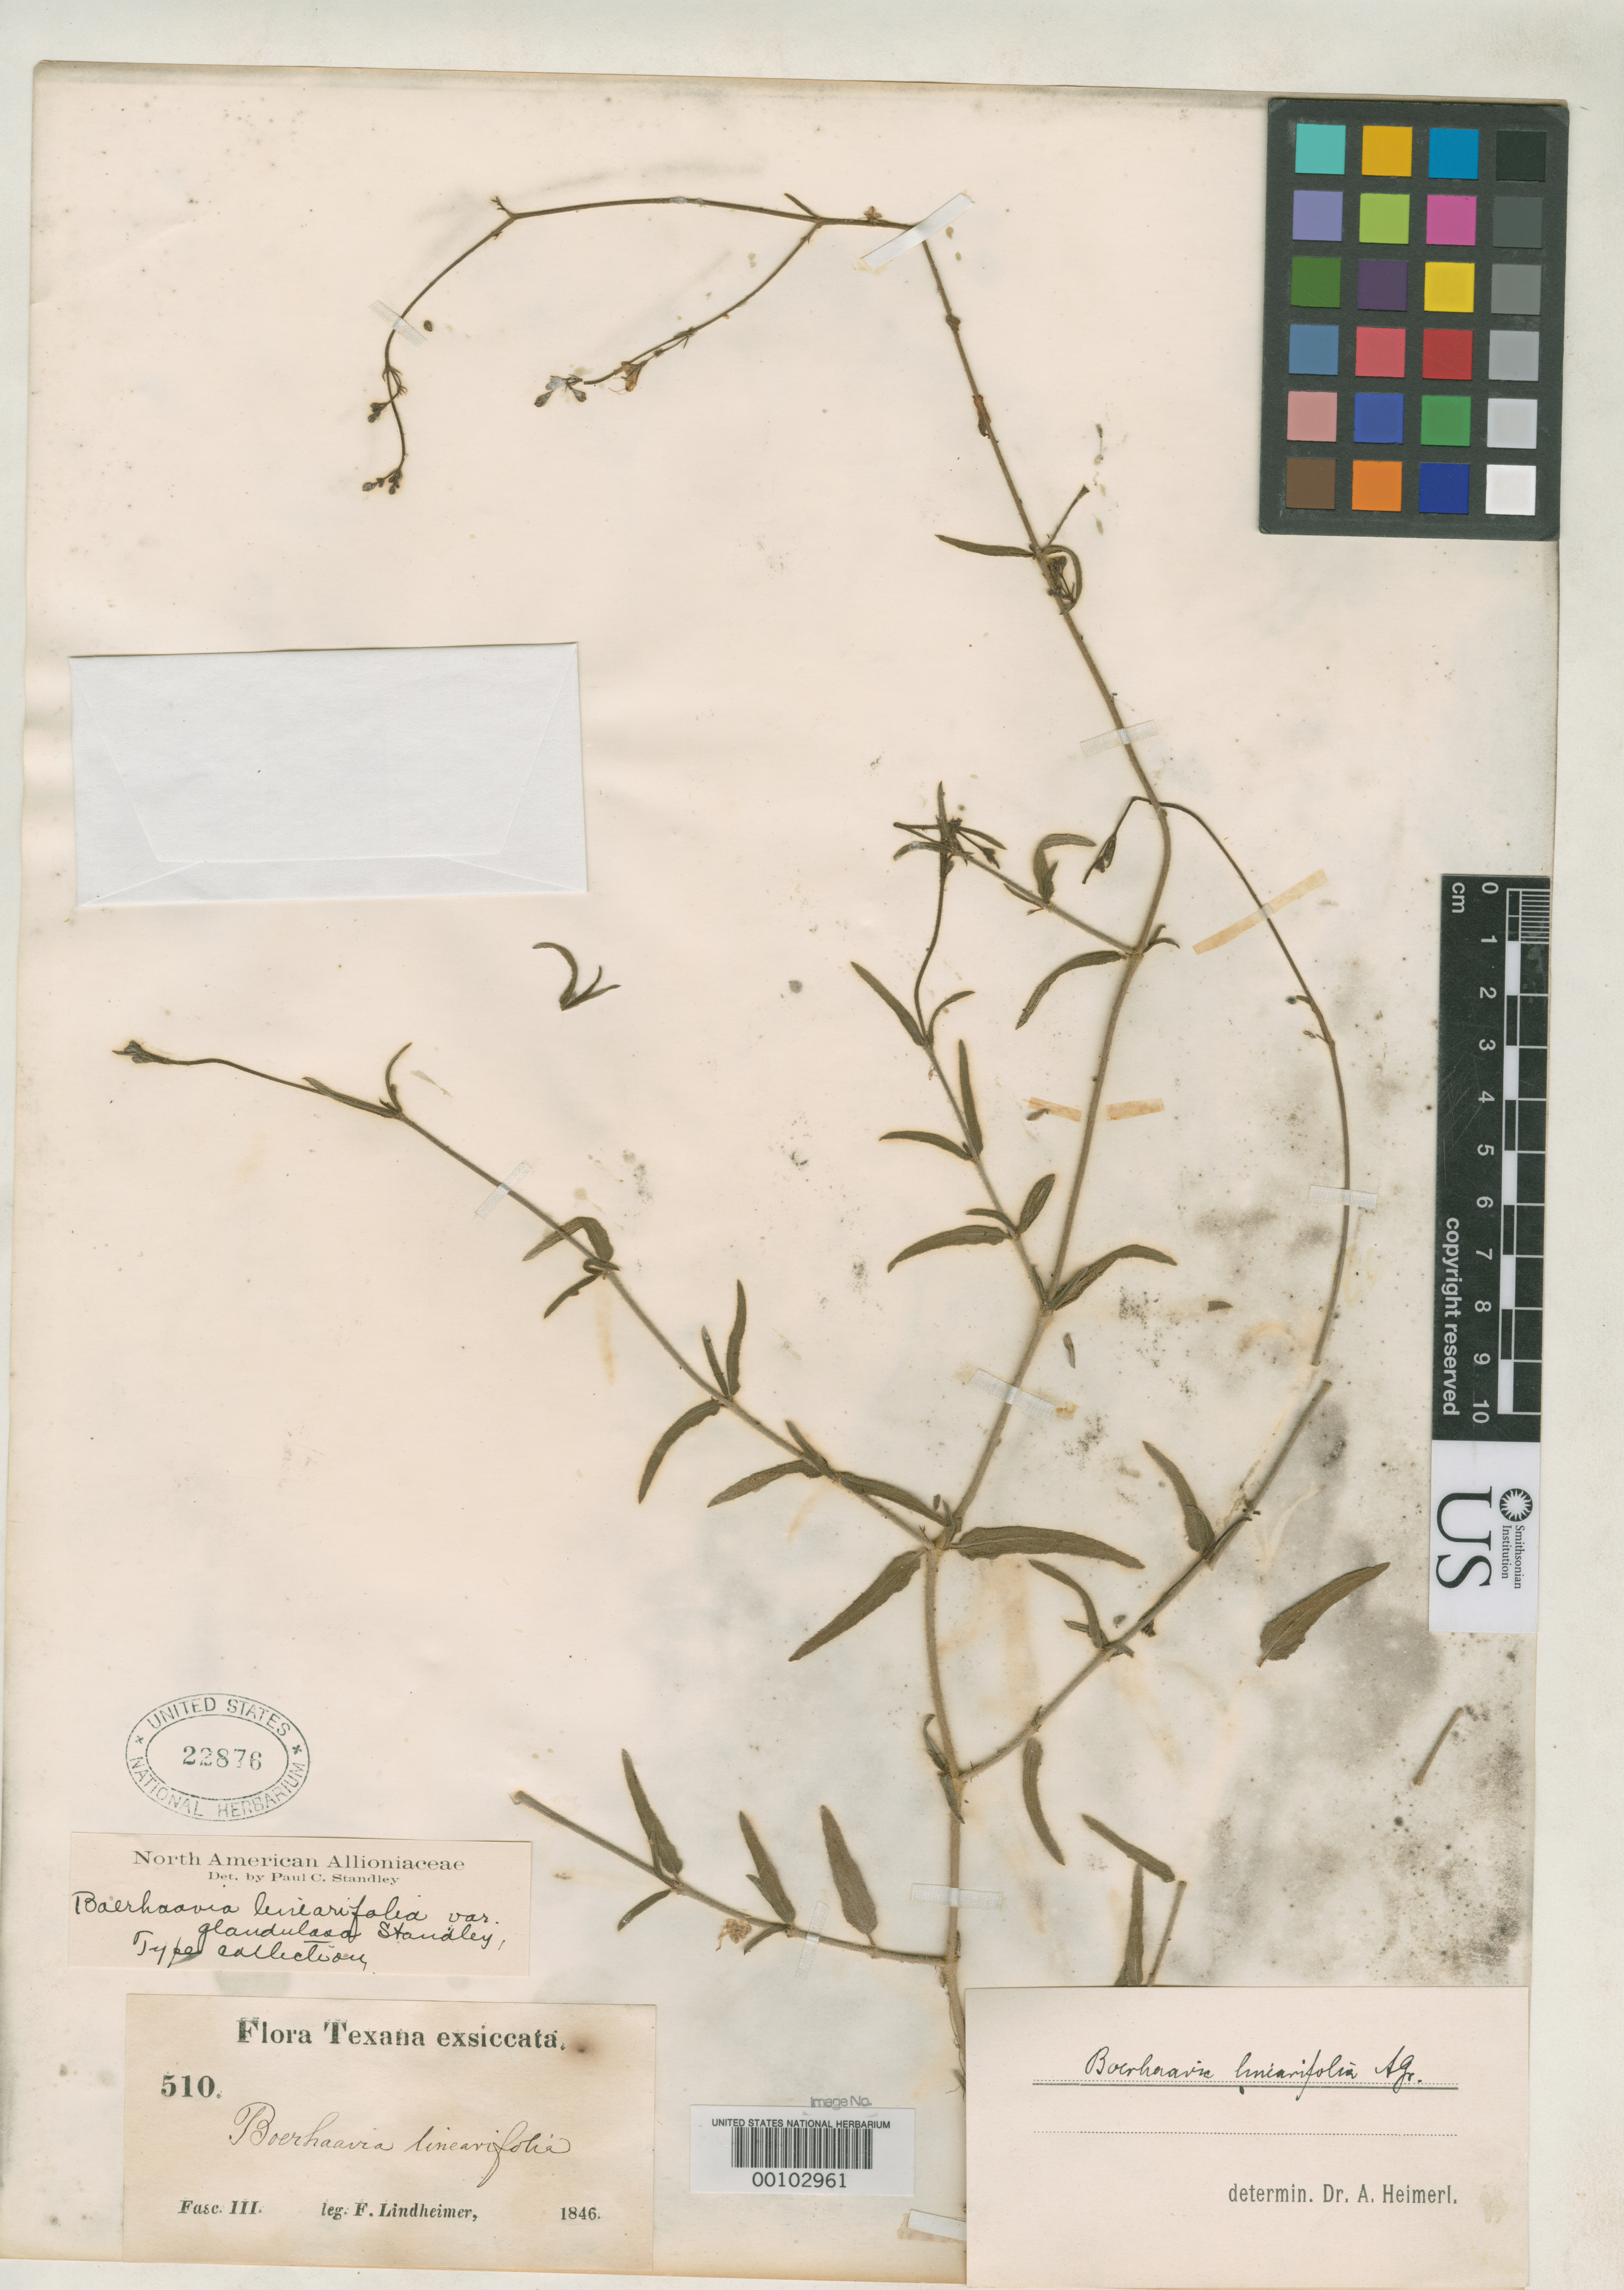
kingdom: Plantae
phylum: Tracheophyta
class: Magnoliopsida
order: Caryophyllales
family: Nyctaginaceae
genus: Boerhavia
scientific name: Boerhavia linearifolia subsp. glandulosa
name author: Standl.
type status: Isotype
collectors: F. J. Lindheimer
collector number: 510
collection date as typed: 1846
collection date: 1846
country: United States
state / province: Texas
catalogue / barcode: US 22876